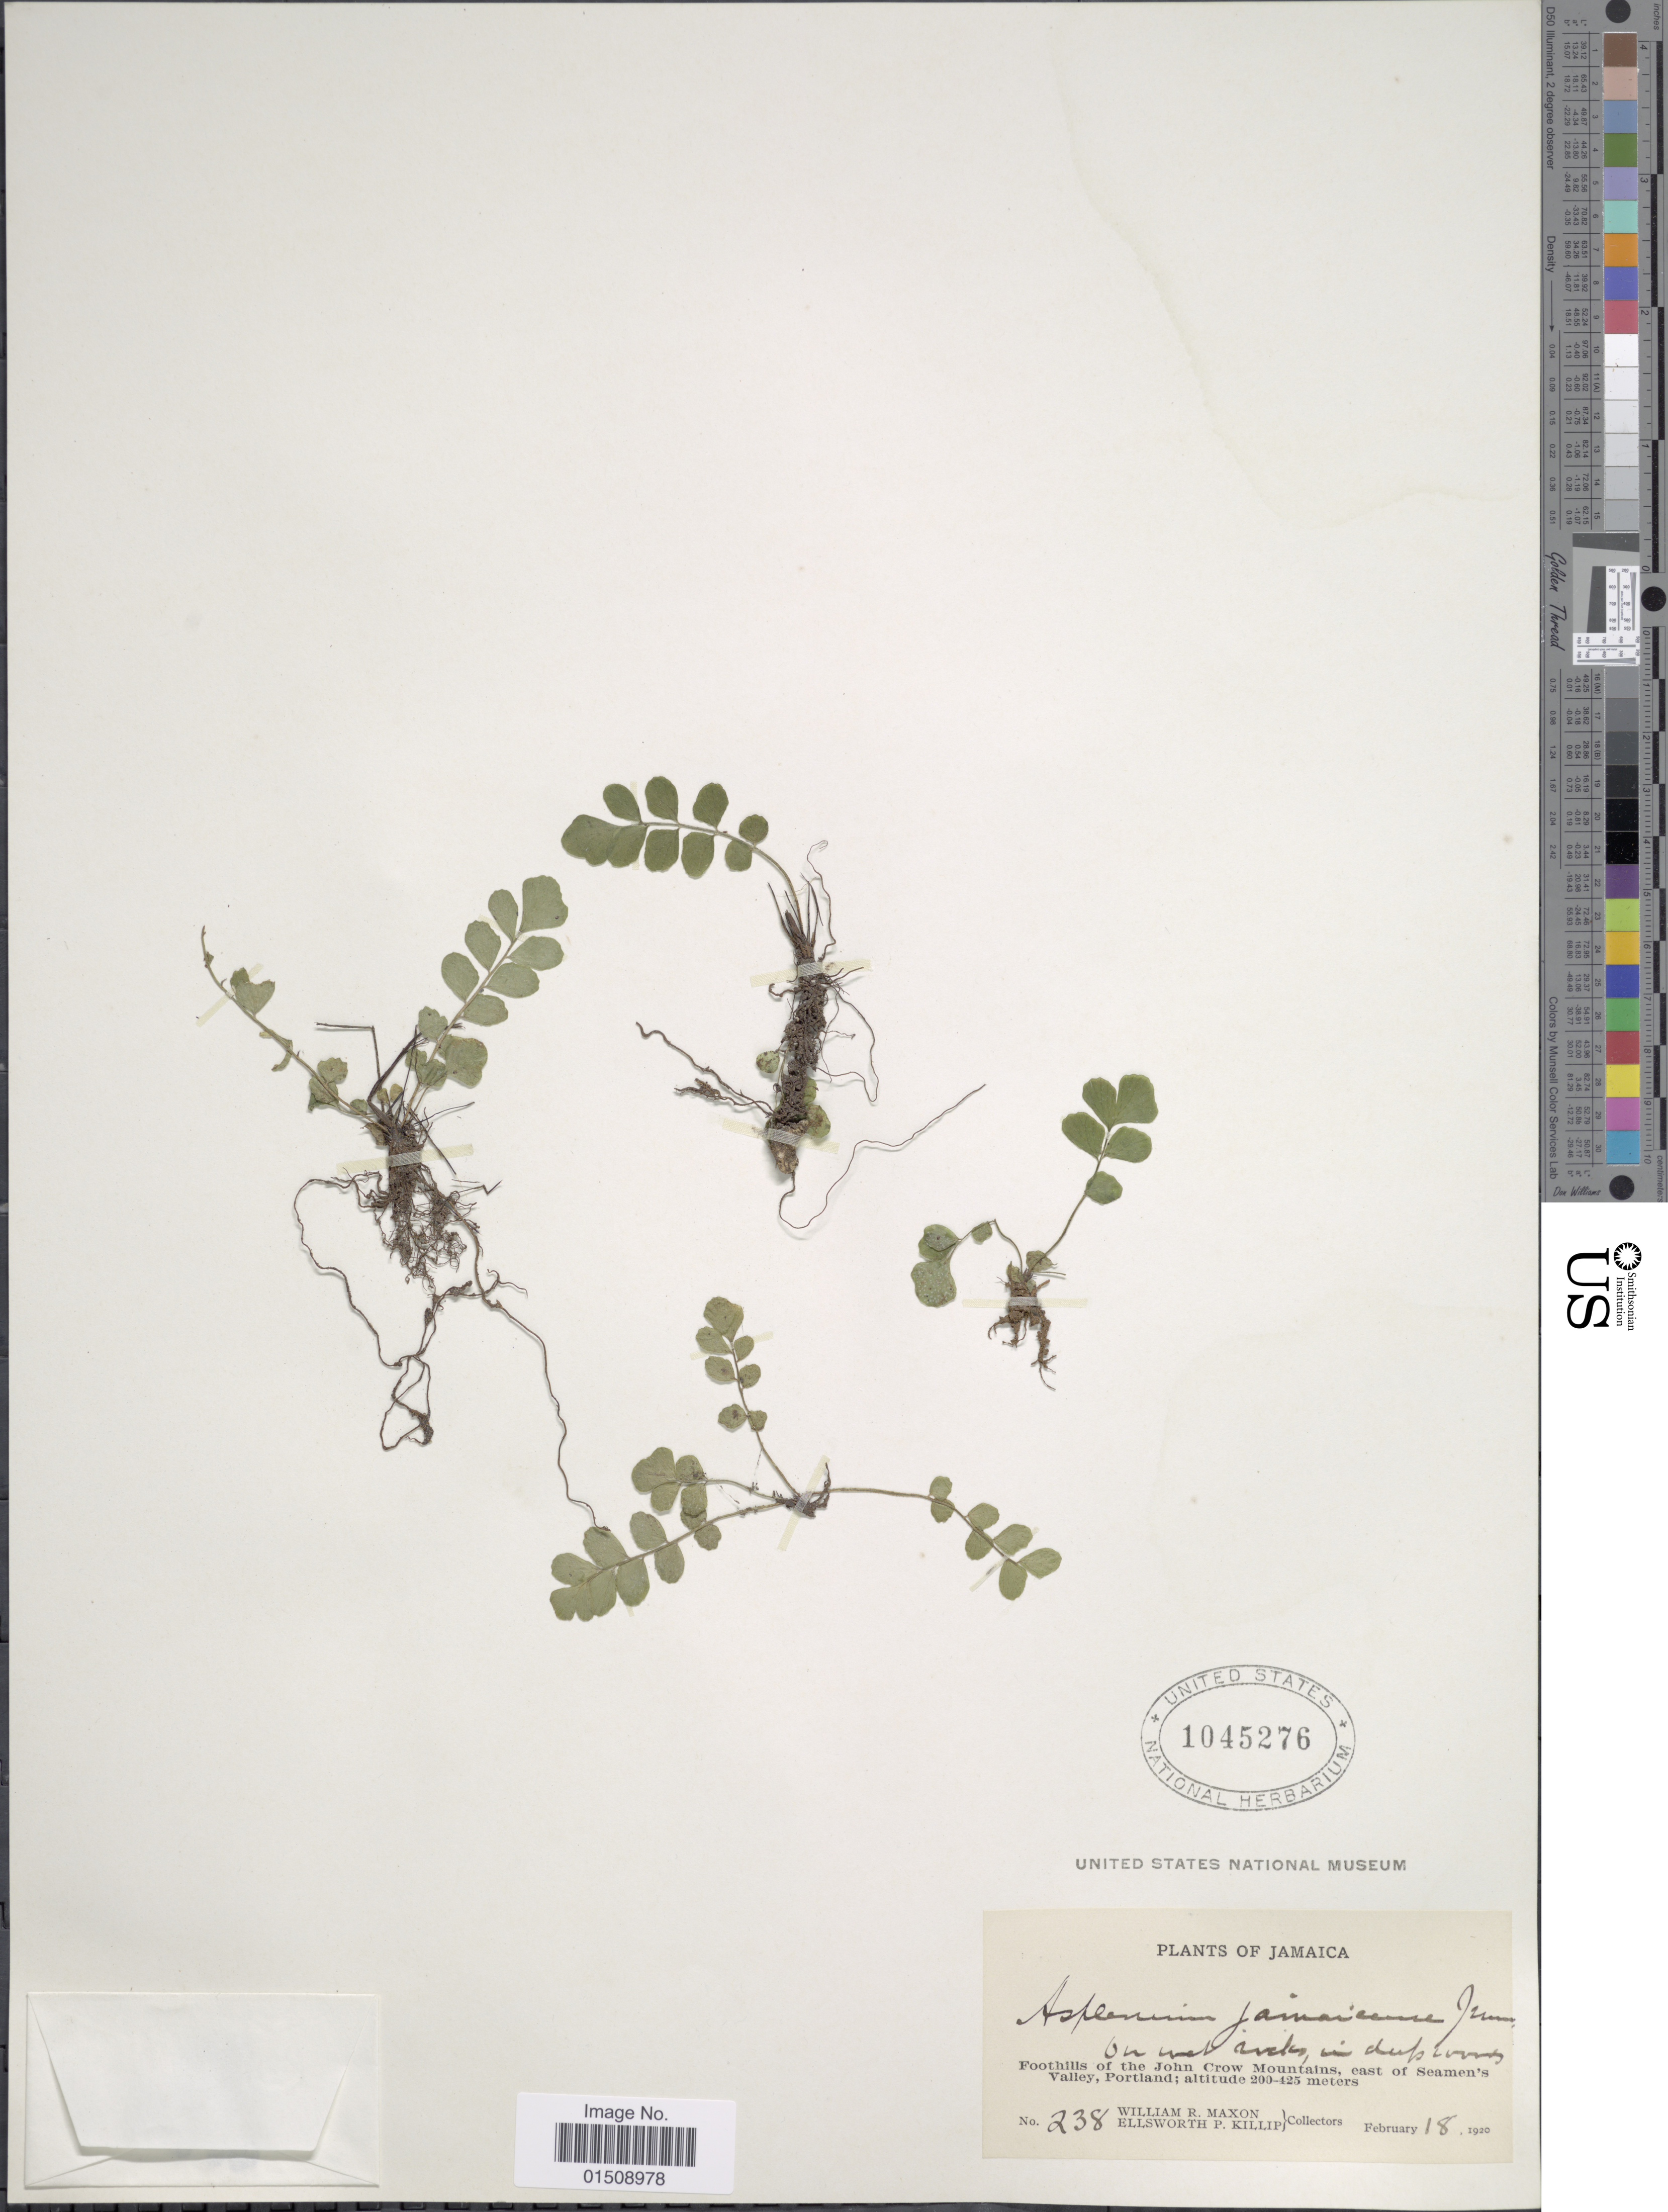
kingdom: Plantae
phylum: Tracheophyta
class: Polypodiopsida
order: Polypodiales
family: Aspleniaceae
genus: Asplenium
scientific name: Asplenium jamaicense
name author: Jenman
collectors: W. R. Maxon & E. P. Killip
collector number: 238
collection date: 1920-02-18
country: Jamaica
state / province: Portland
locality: Foothills of the John Crow Mountains, east of Seamen's Valley, Portland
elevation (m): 200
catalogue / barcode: US 1045276